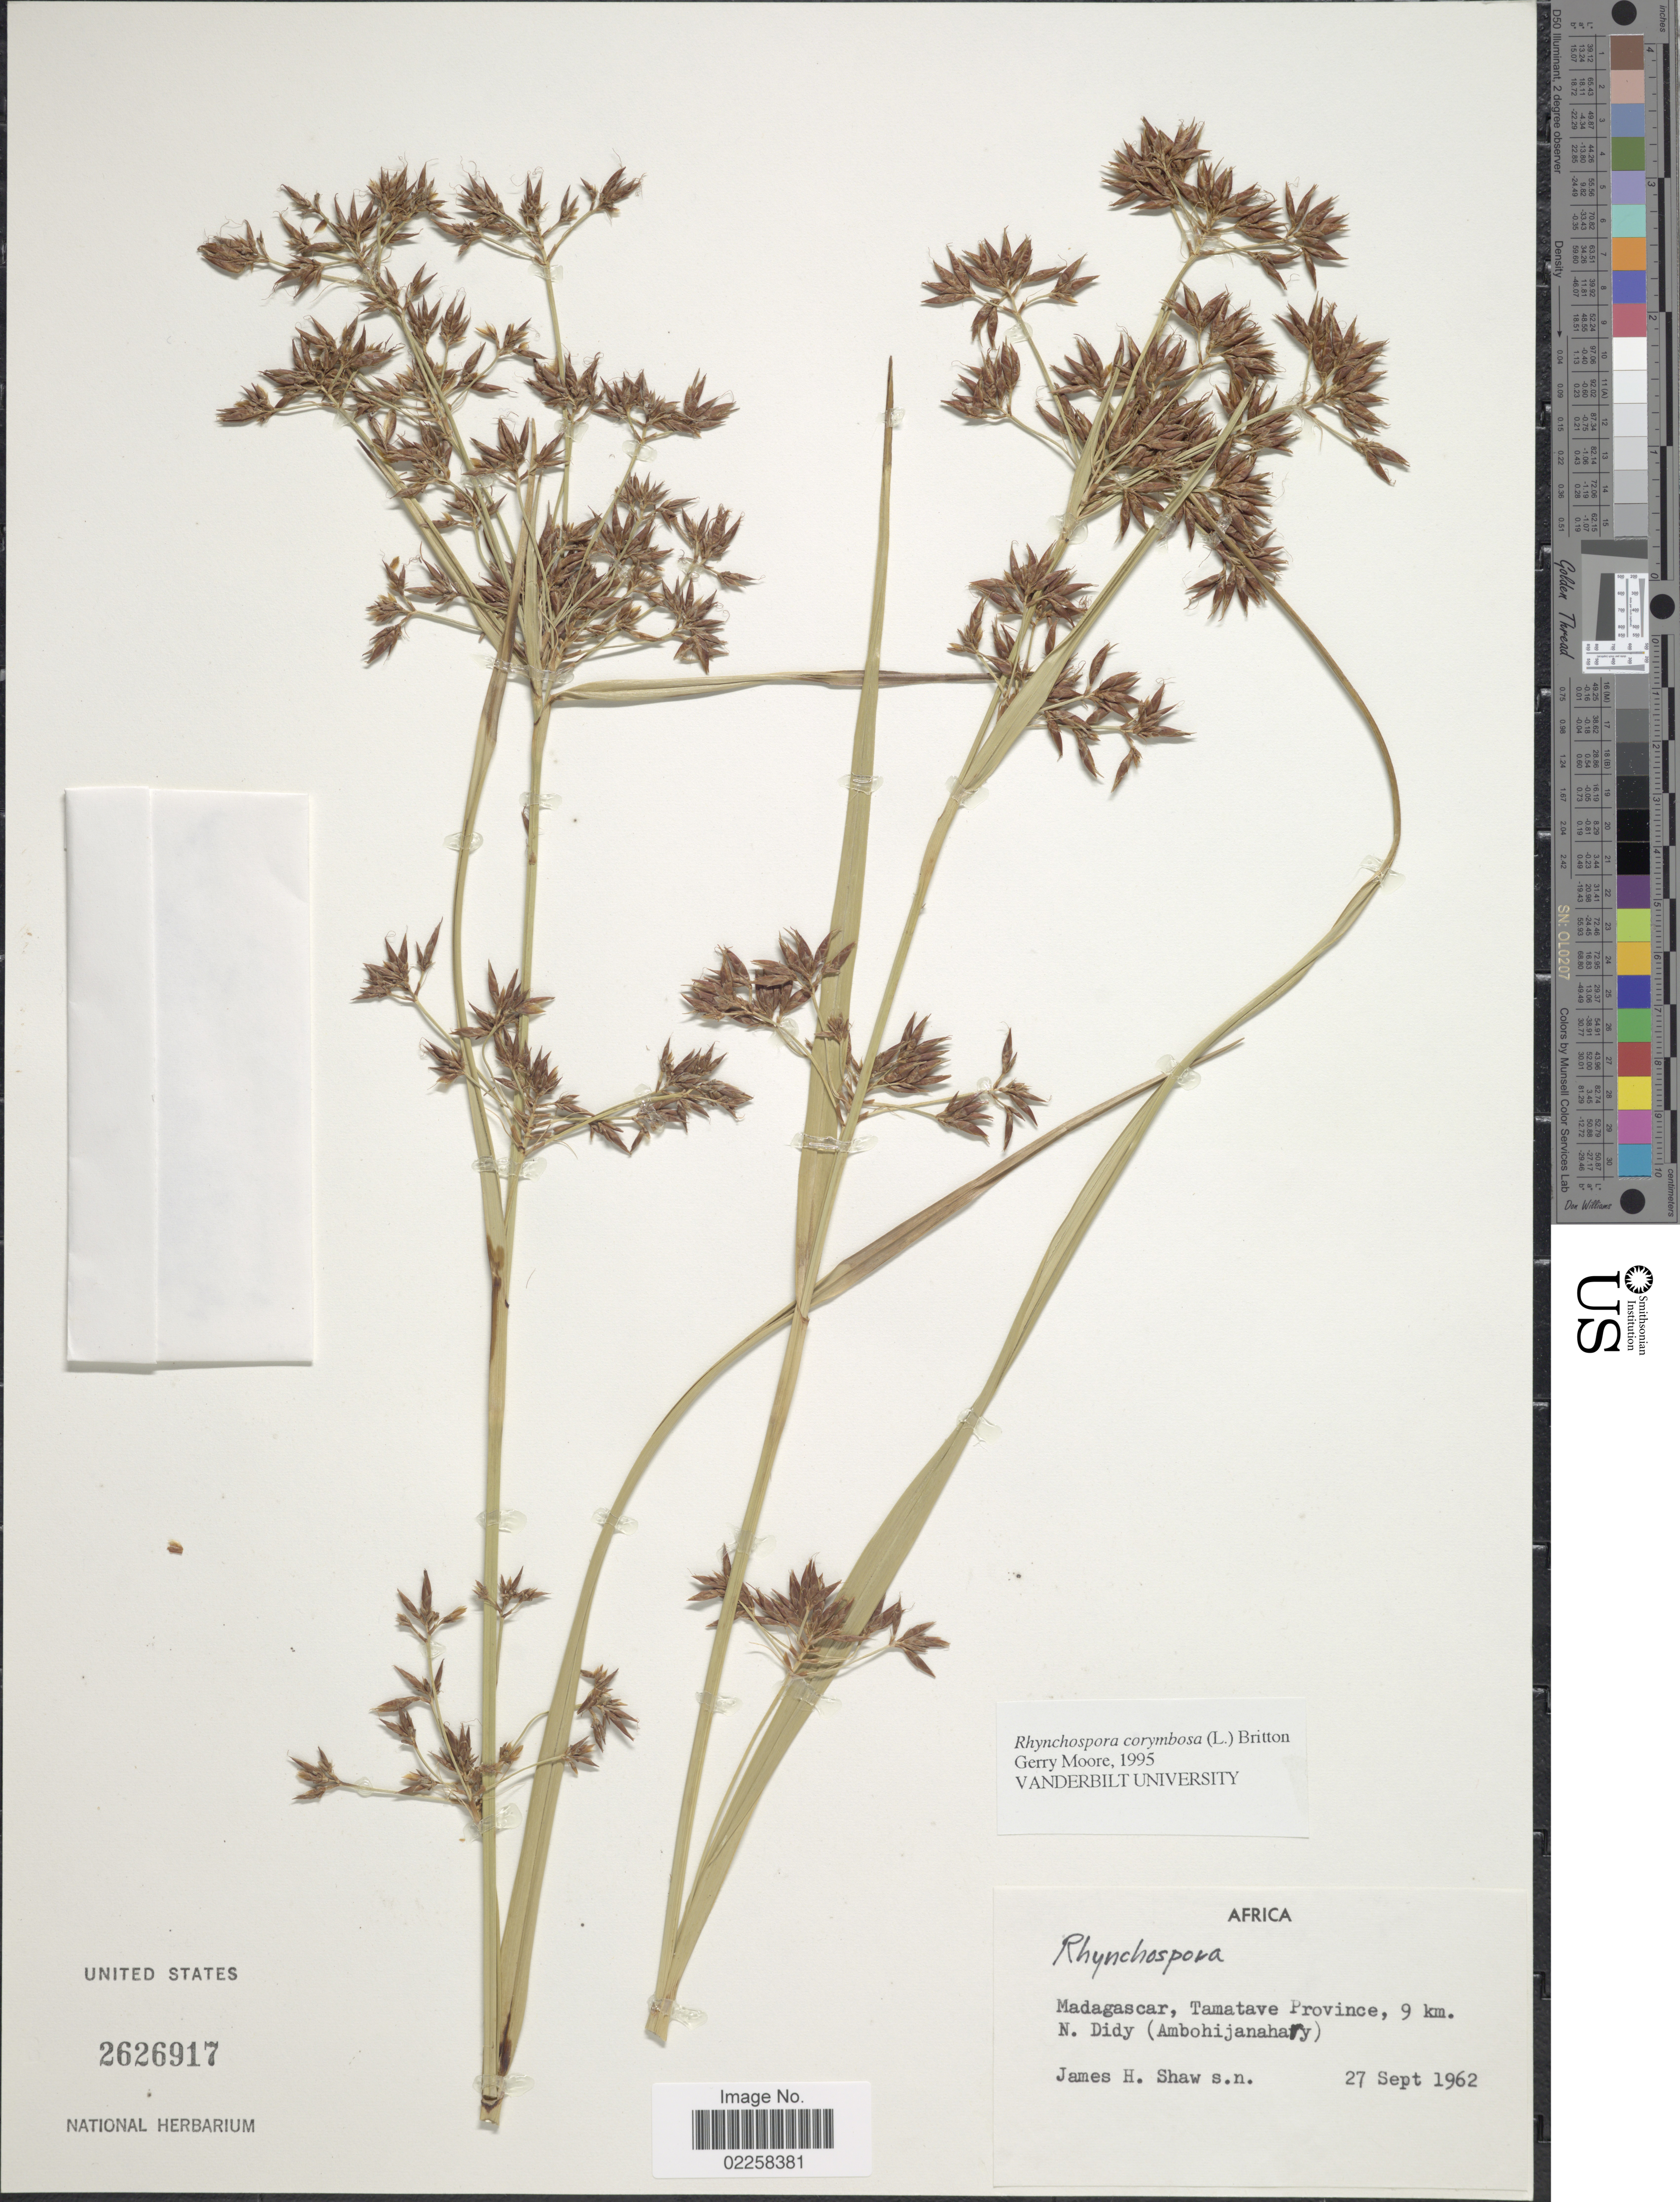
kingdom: Plantae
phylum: Tracheophyta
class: Liliopsida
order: Poales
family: Cyperaceae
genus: Rhynchospora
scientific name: Rhynchospora corymbosa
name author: (L.) Britton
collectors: J. H. Shaw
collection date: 1962-09-27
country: Madagascar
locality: Tamatave Province, 9 km. N. Didy (Ambohijanahary)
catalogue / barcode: US 2626917